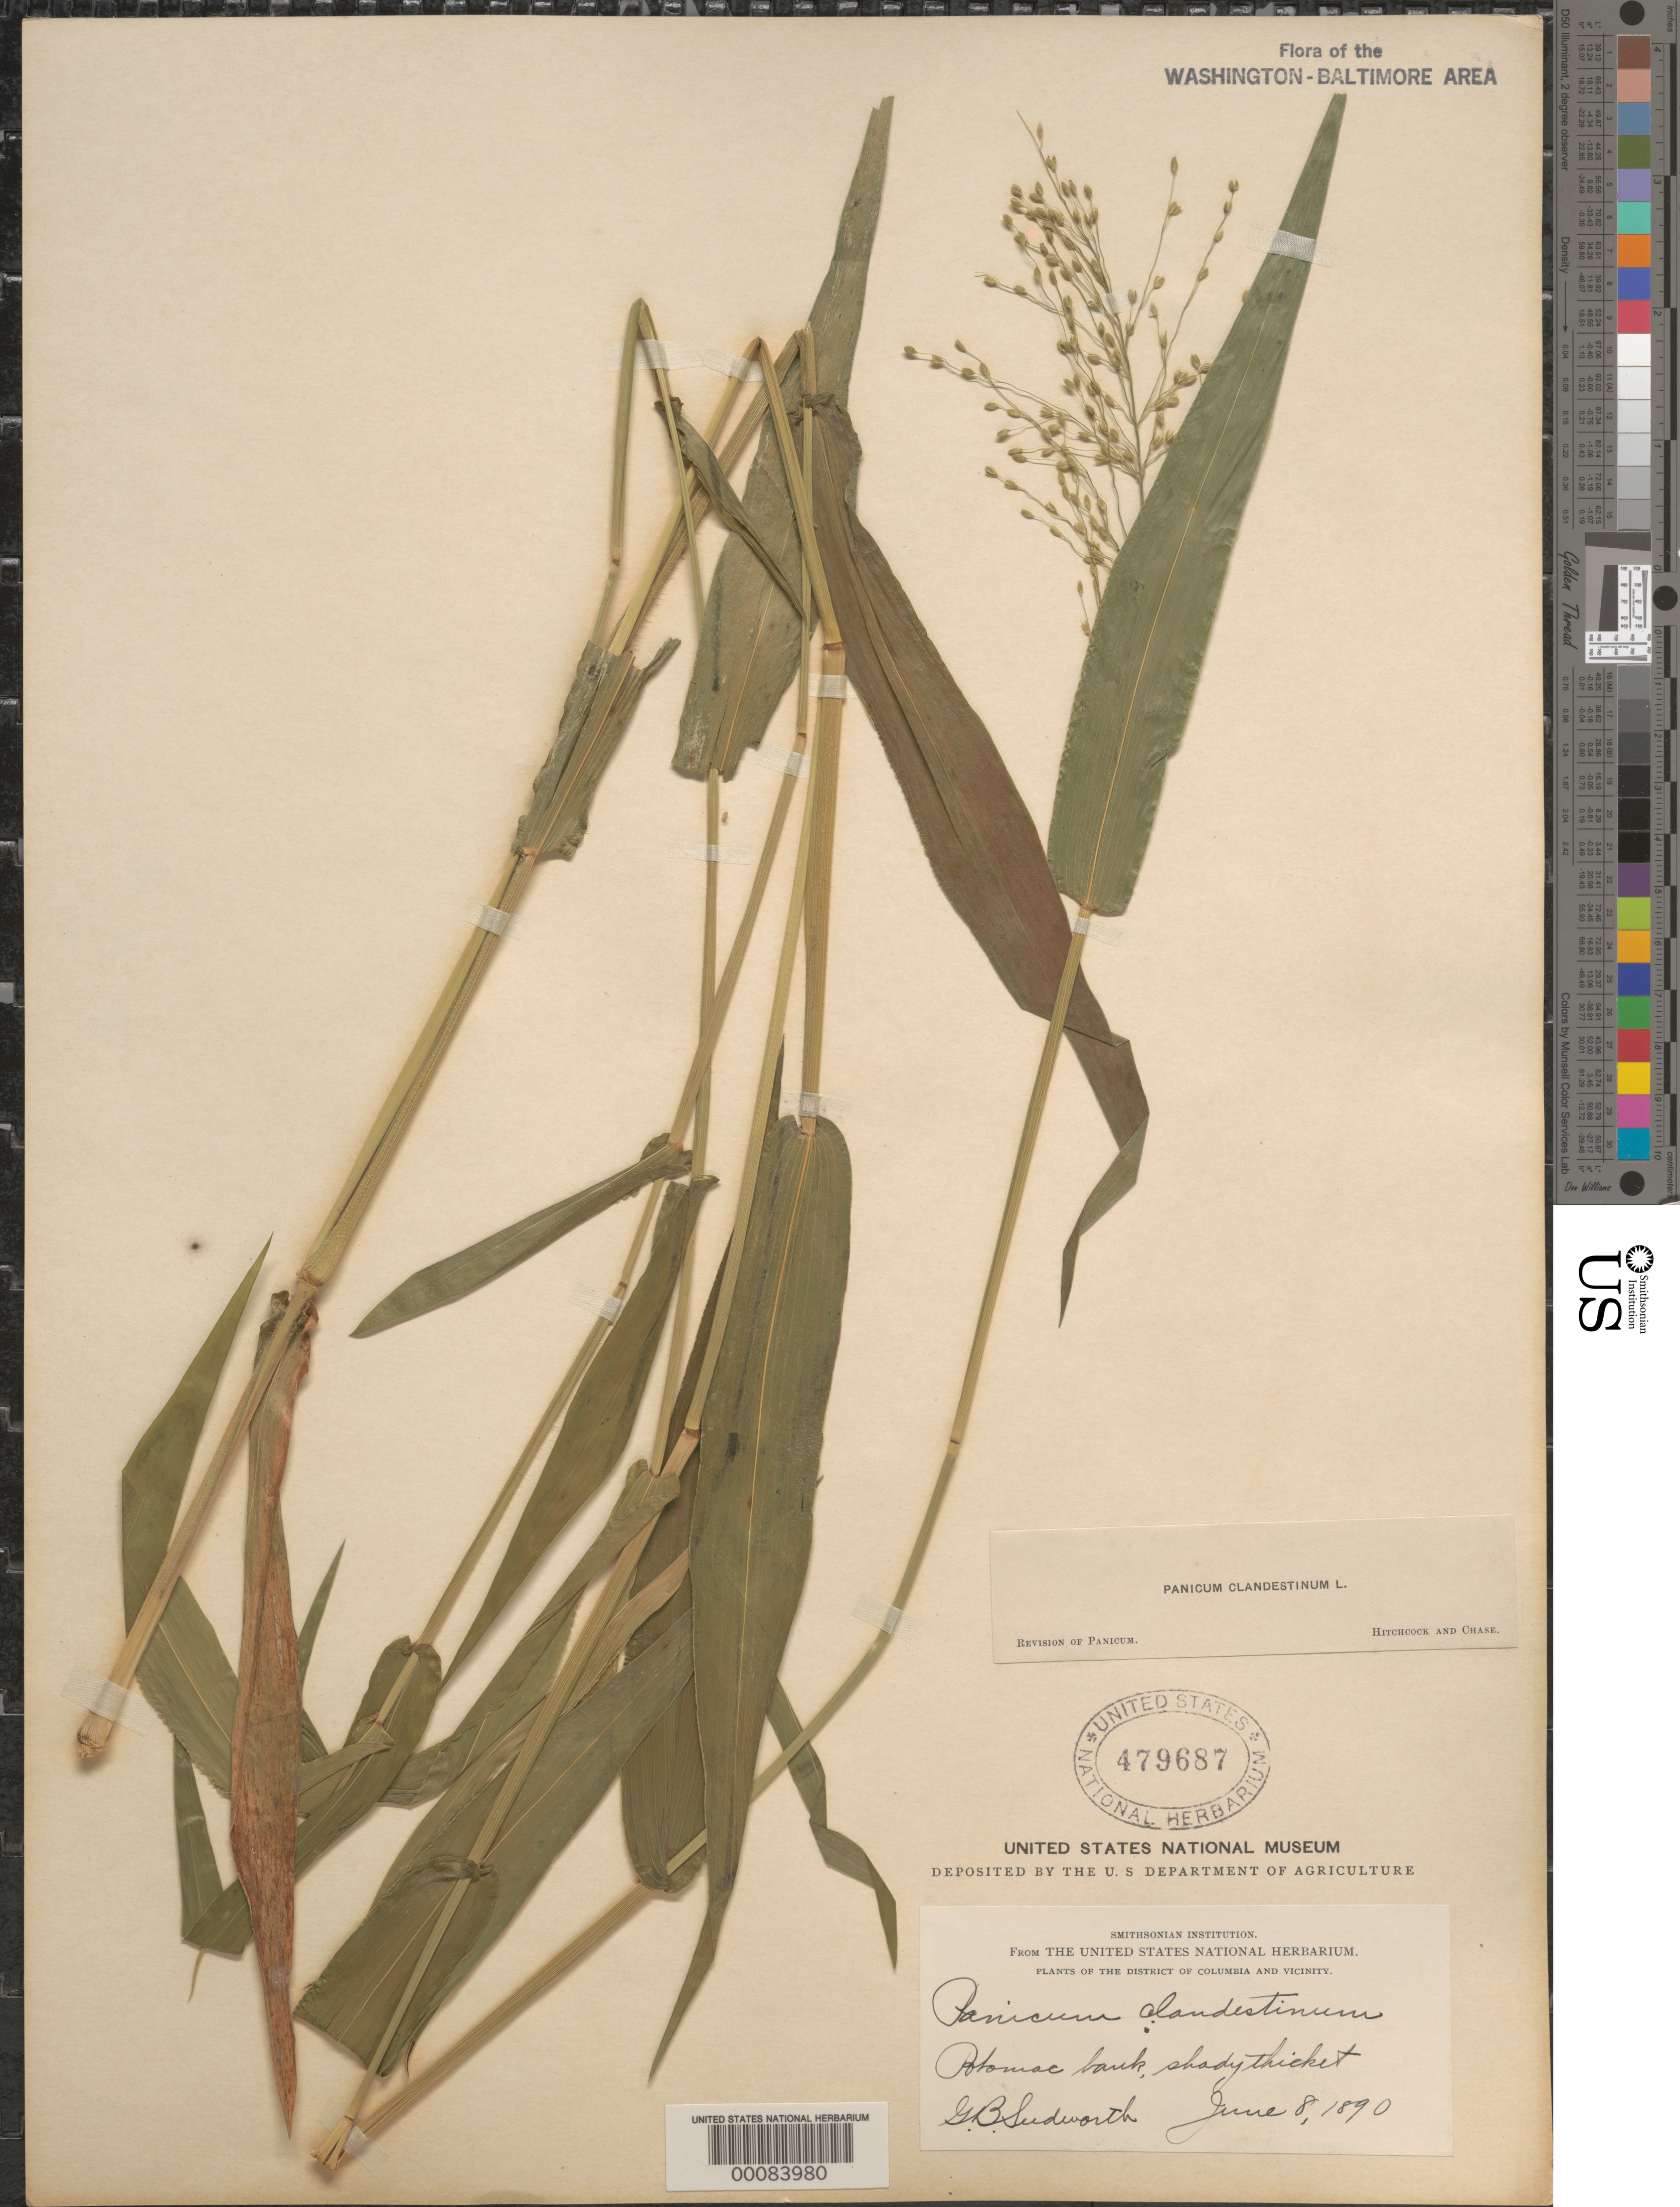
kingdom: Plantae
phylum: Tracheophyta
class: Liliopsida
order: Poales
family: Poaceae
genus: Dichanthelium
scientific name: Dichanthelium clandestinum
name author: (L.) Gould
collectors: G. B. Sudworth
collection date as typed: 08 Jun 1890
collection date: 1890-06-08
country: United States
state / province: District of Columbia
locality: Potomac bank C. and O. Canal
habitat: Shady thicket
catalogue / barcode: US 479687